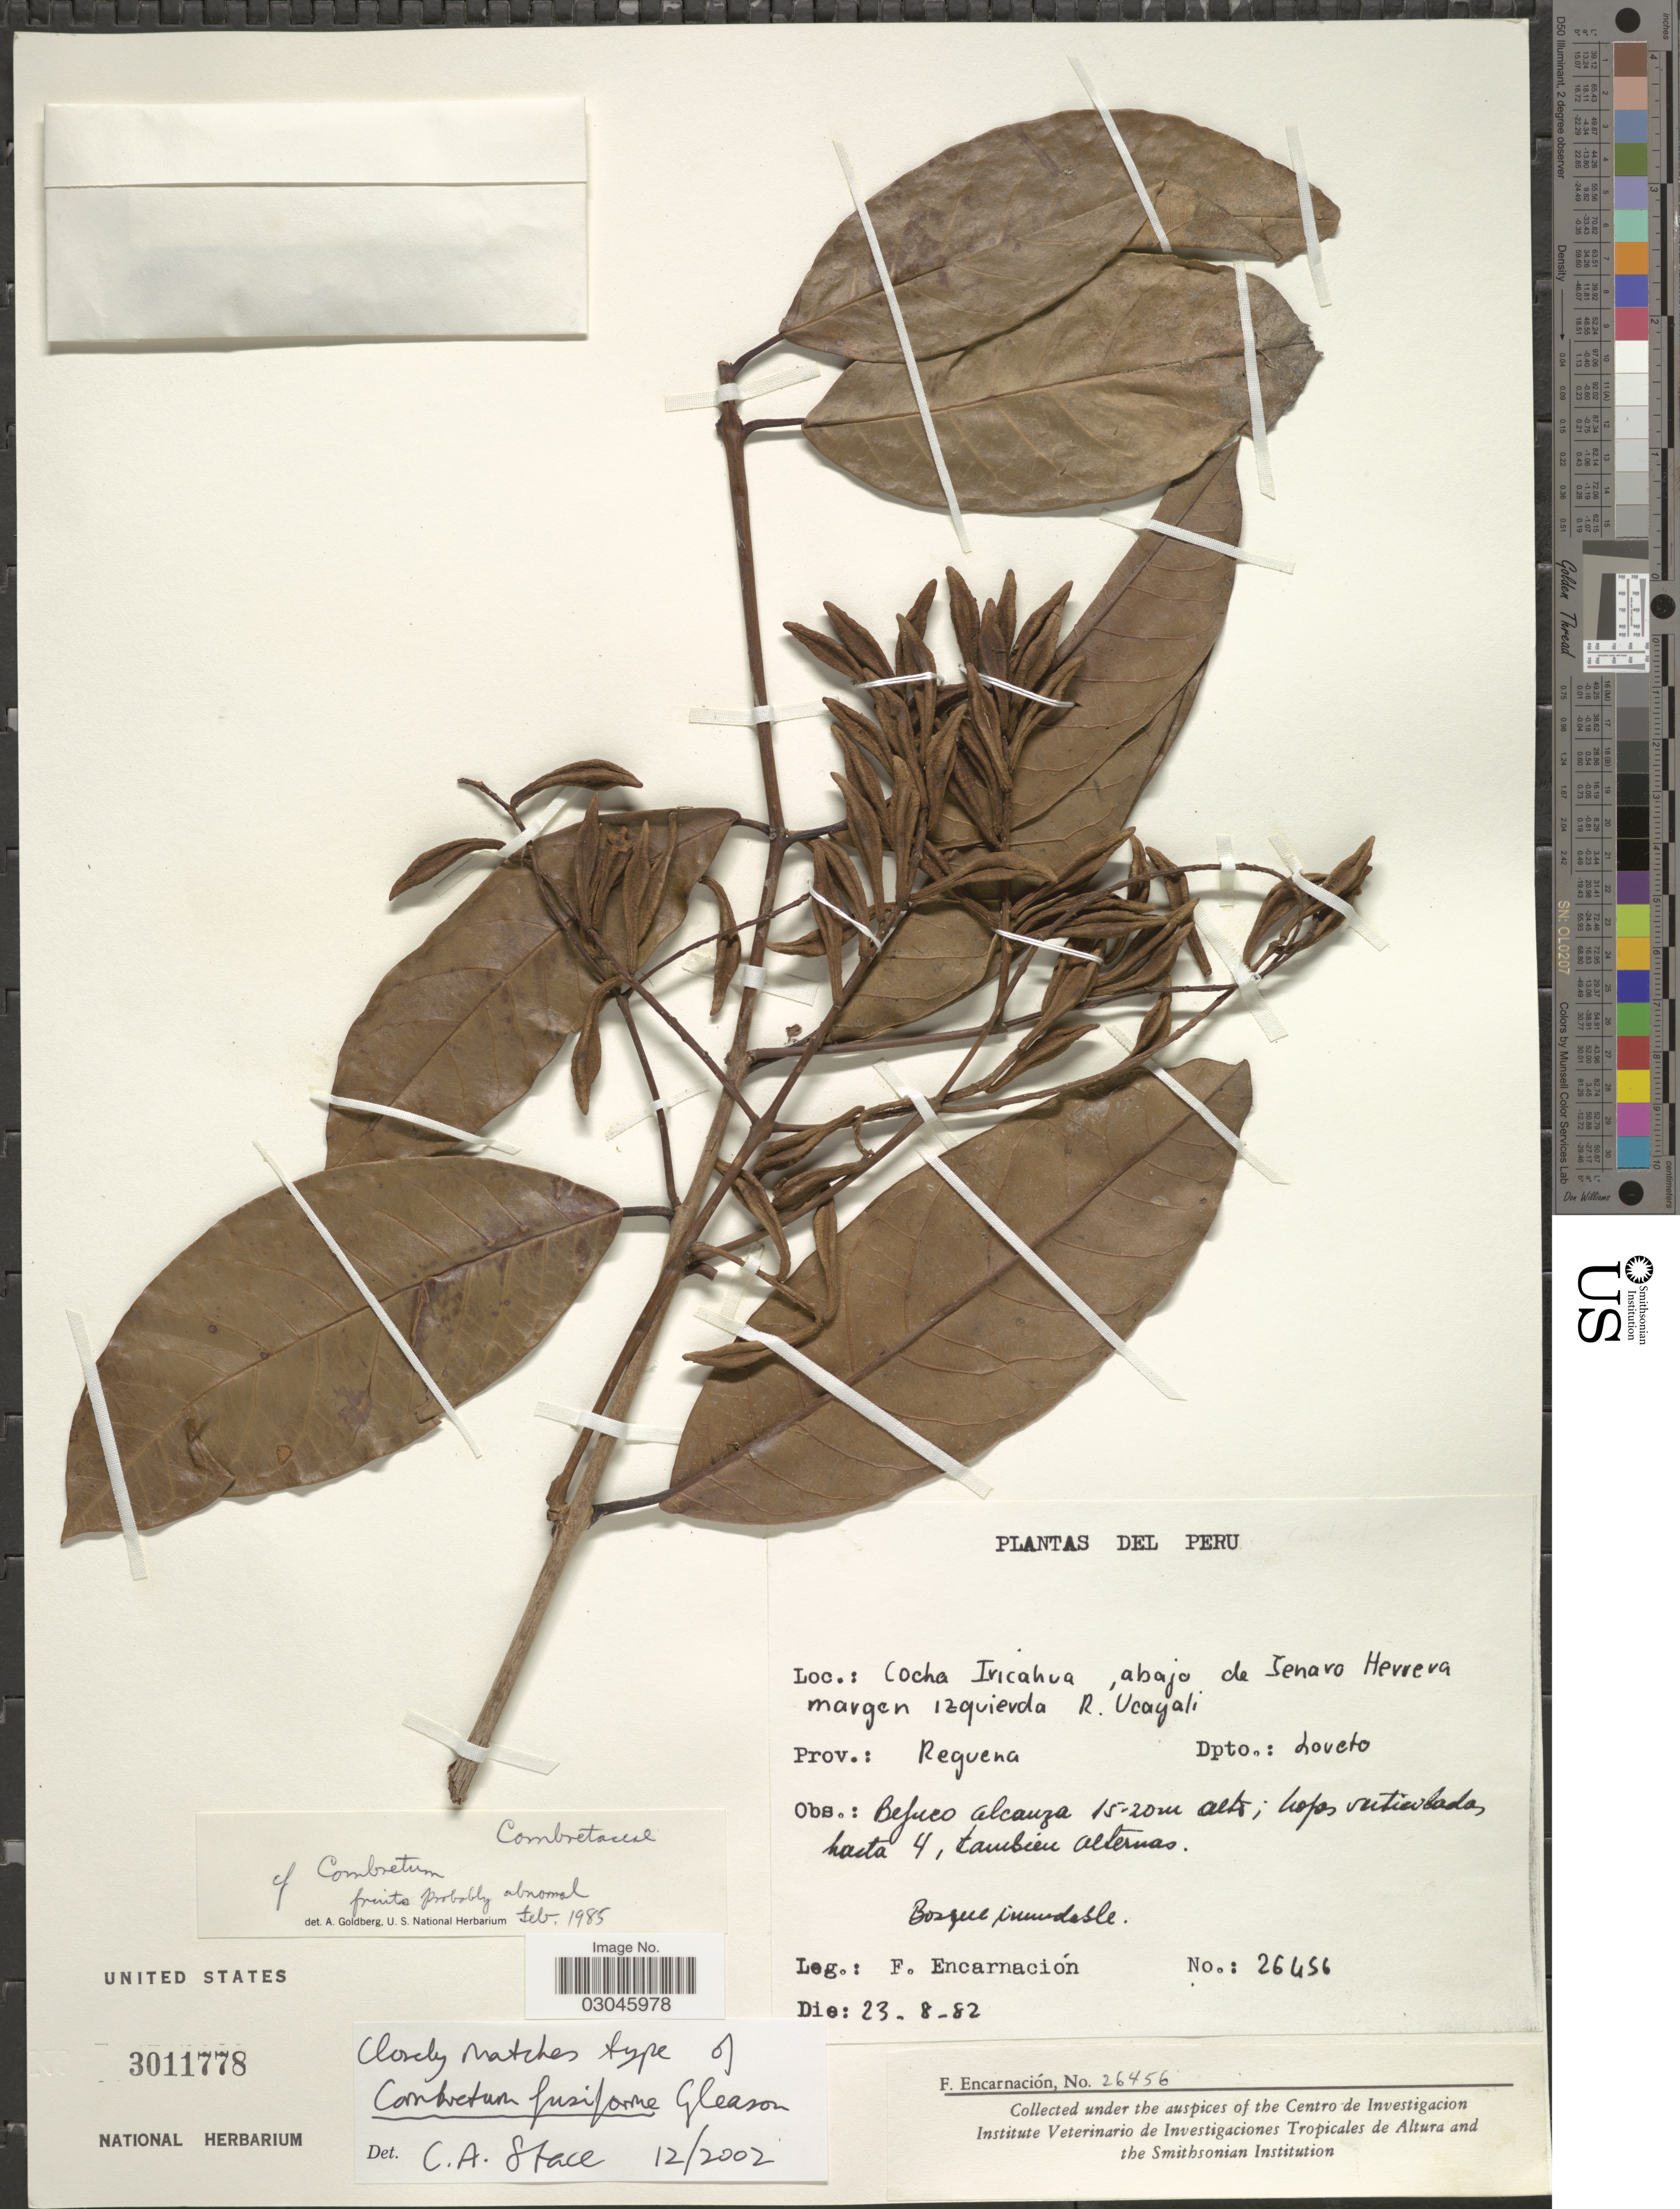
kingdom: Plantae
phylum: Tracheophyta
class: Magnoliopsida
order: Myrtales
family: Combretaceae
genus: Combretum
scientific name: Combretum fusiforme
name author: Gleason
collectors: F. Encarnación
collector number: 26456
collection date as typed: Transcribed d/m/y: 23/8/82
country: Peru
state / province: Loreto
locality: Cocha Iricahua, abajo de Jenaro Herrera margen izquierda R. Ucayali. Prov.: Requena. Dpto.: Loreto.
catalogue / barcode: US 3011778